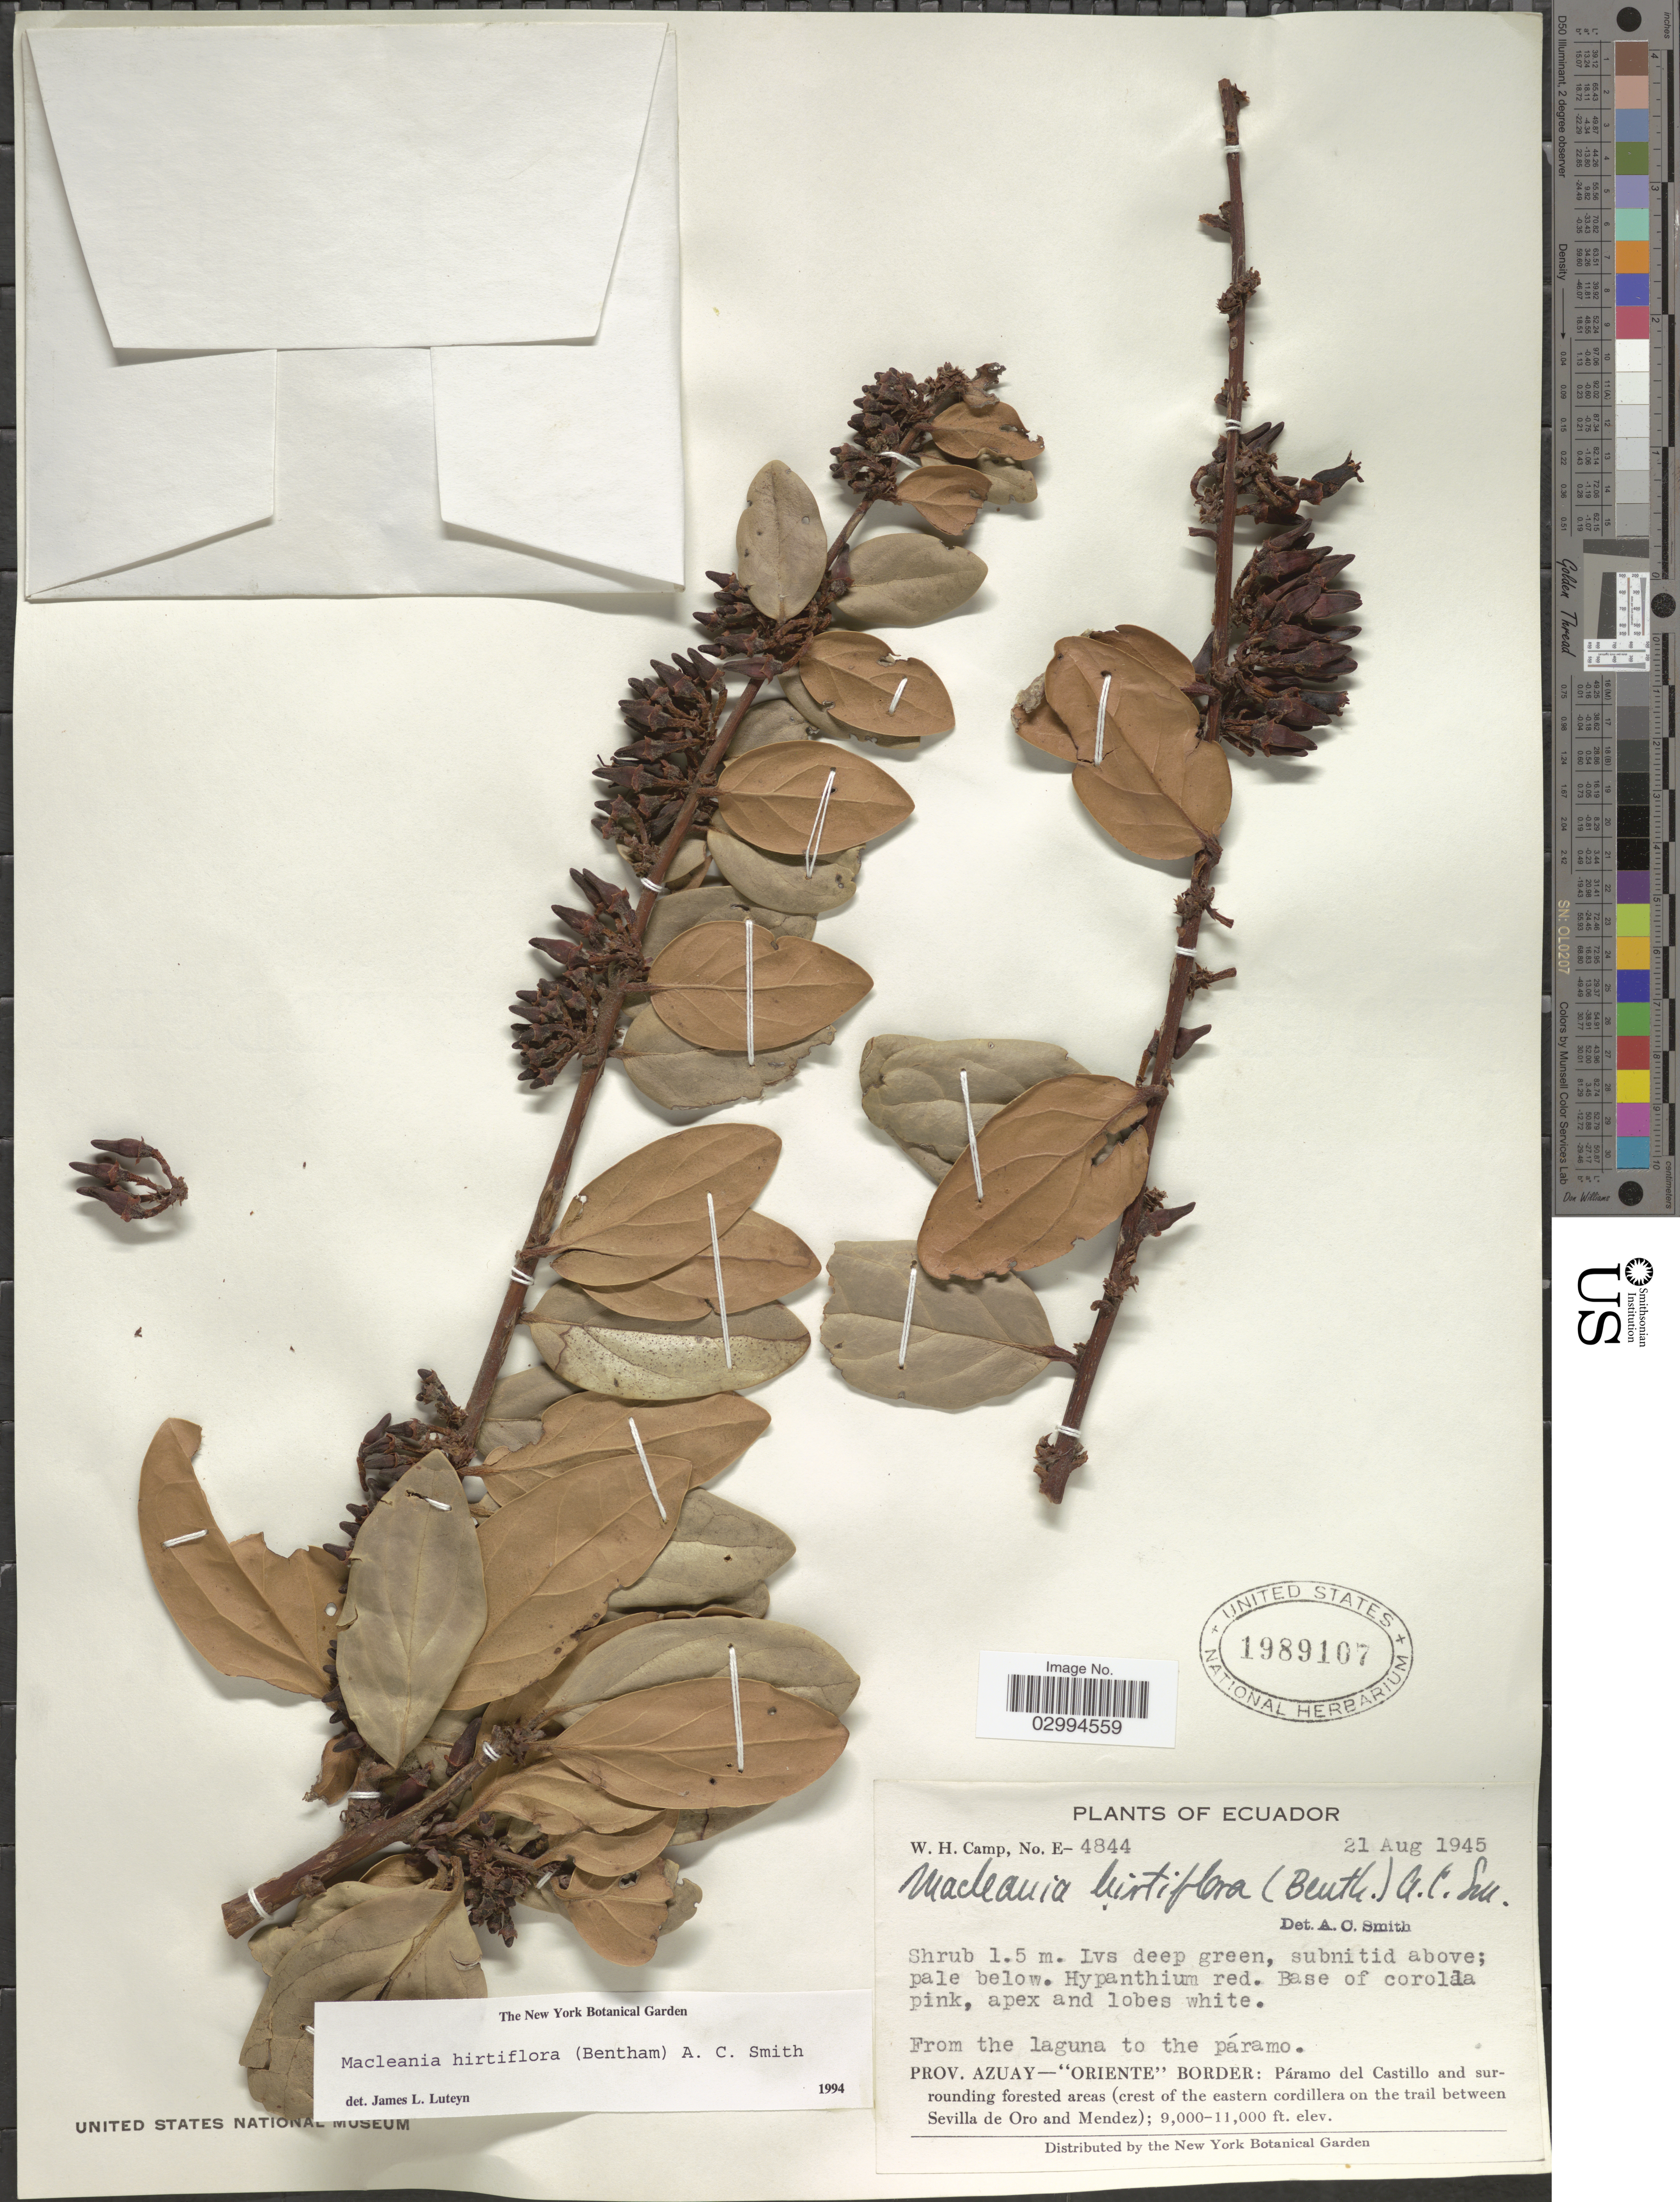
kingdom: Plantae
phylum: Tracheophyta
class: Magnoliopsida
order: Ericales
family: Ericaceae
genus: Macleania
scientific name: Macleania hirtiflora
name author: (Benth.) A.C. Sm.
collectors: W. H. Camp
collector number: E-4844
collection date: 1945-08-21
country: Ecuador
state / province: Azuay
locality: Oriente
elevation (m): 2743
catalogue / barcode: US 1989107